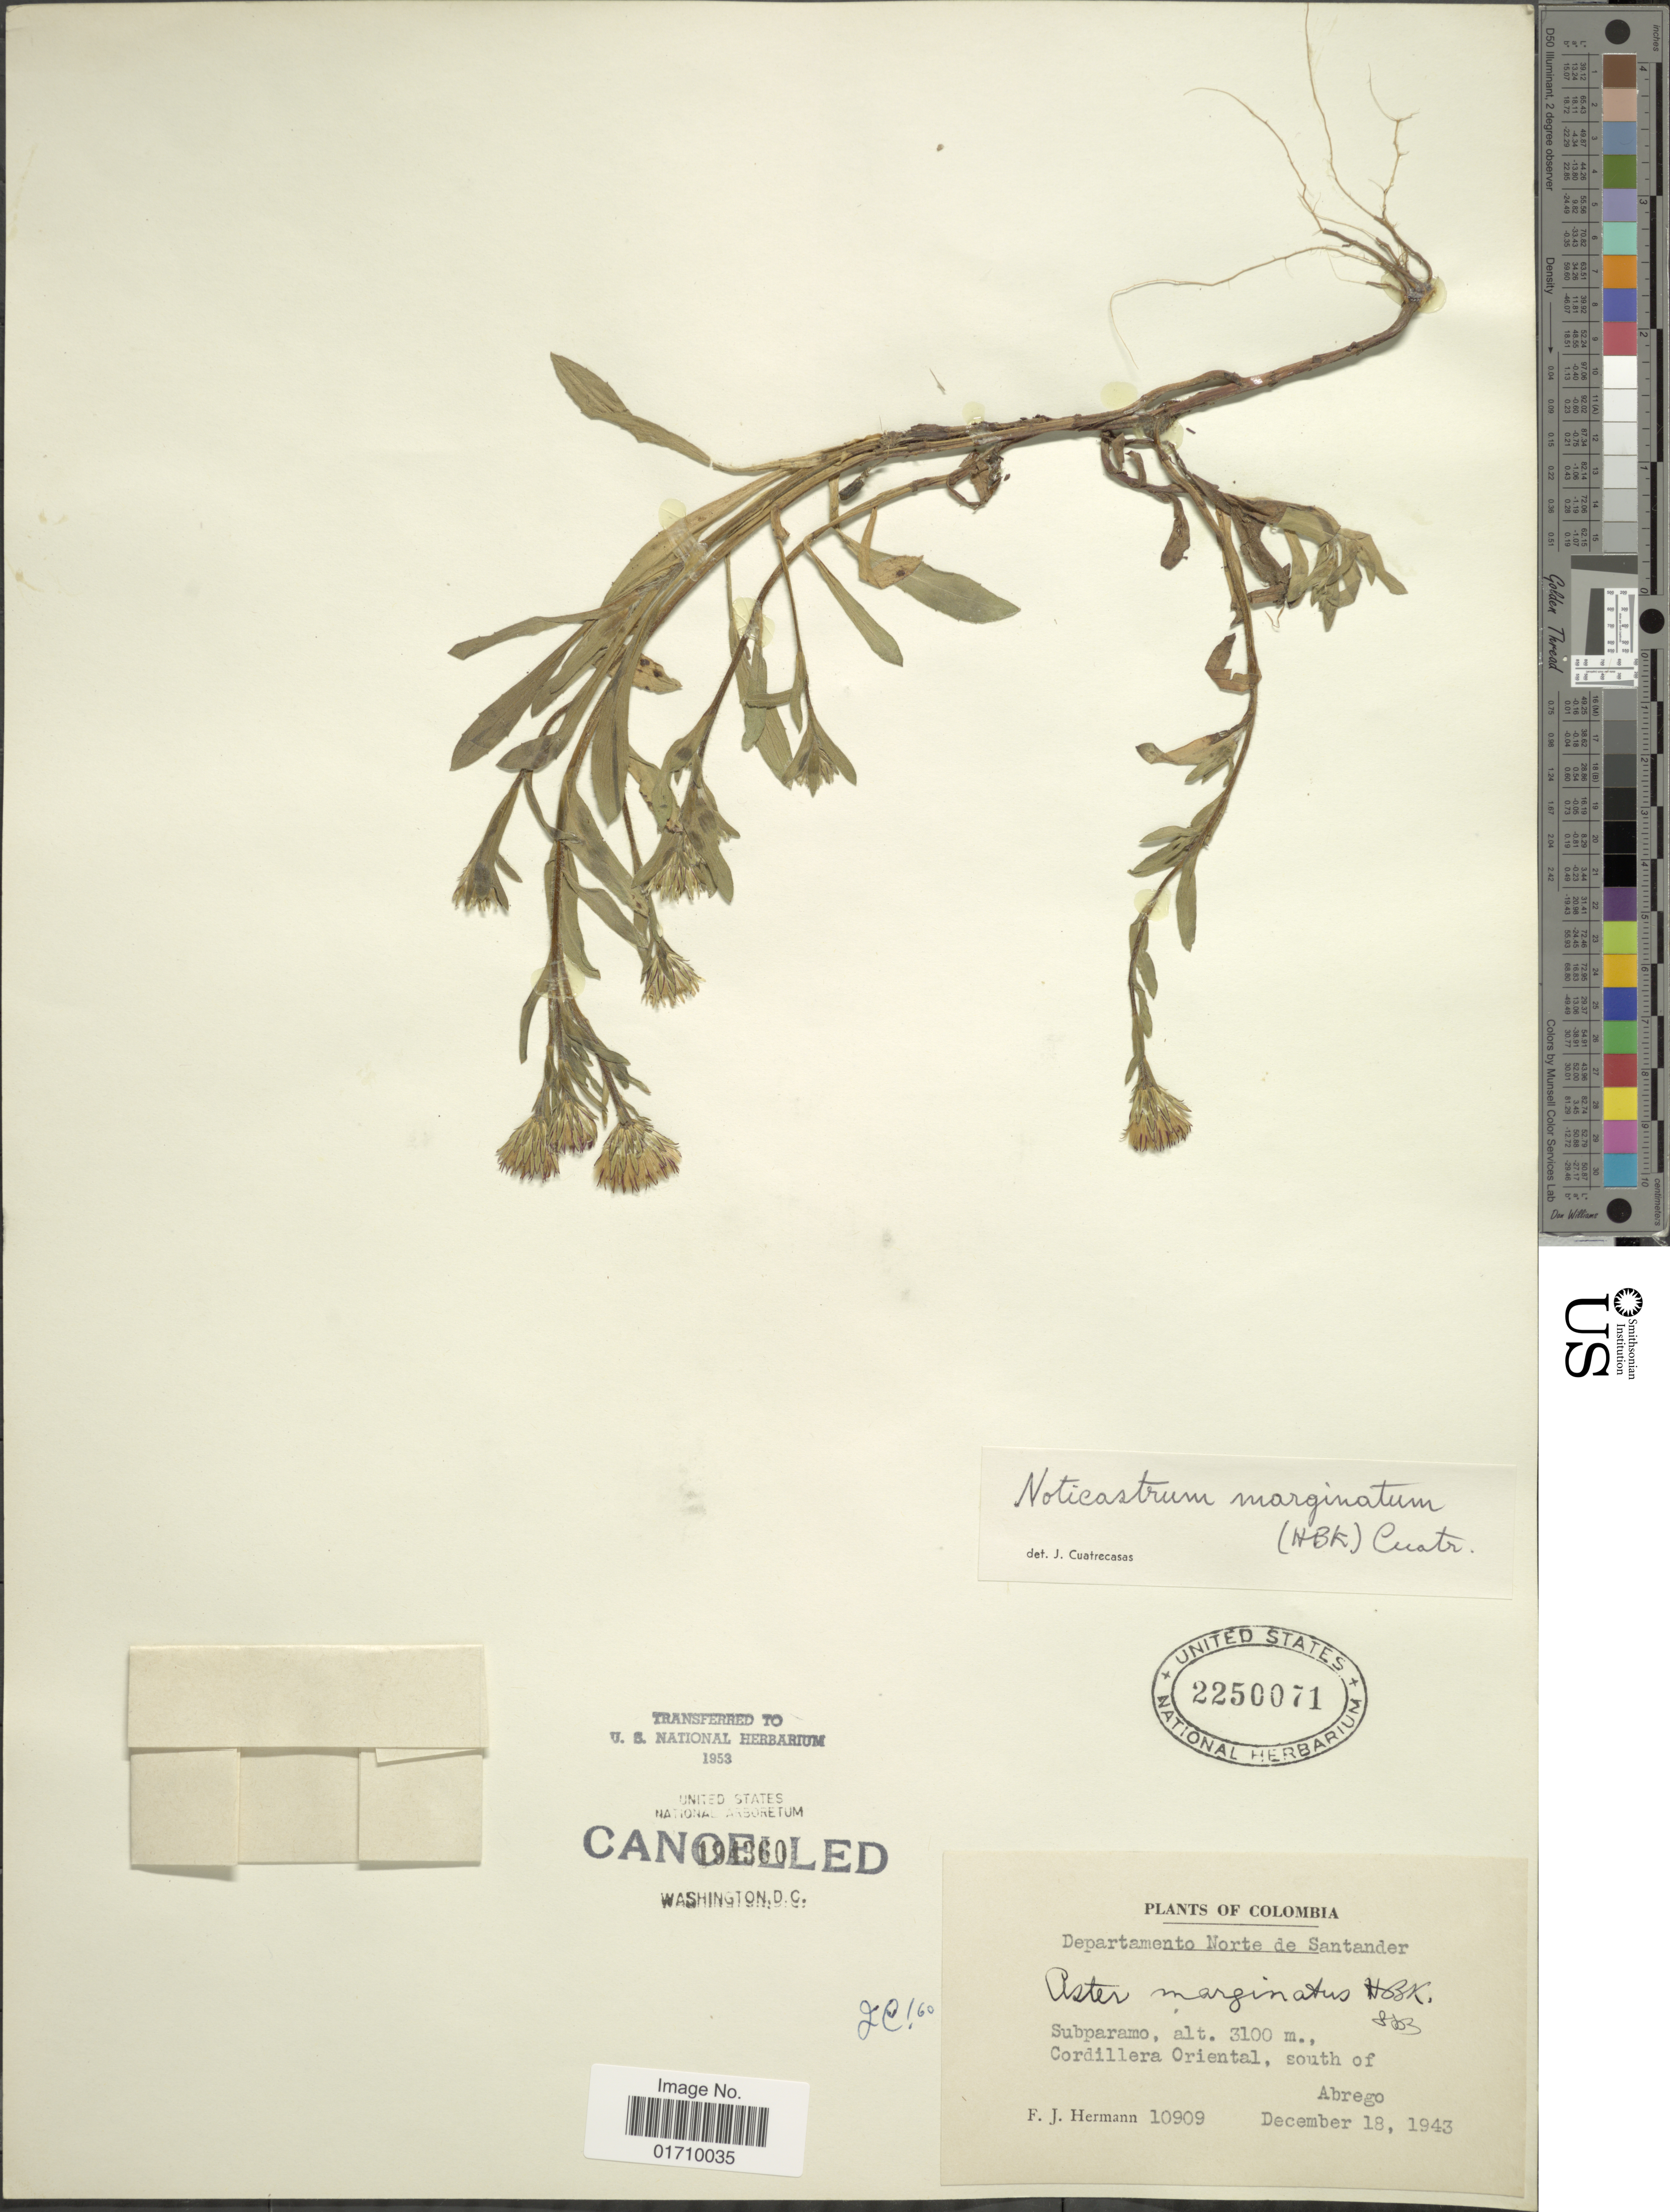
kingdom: Plantae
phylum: Tracheophyta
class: Magnoliopsida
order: Asterales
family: Asteraceae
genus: Noticastrum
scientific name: Noticastrum marginatum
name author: (Kunth) Cuatrec.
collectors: F. J. Hermann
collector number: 10909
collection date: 1943-12-18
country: Colombia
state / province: Norte de Santander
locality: Cordillera Oriental, south of Abrego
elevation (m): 3100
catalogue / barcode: US 2250071